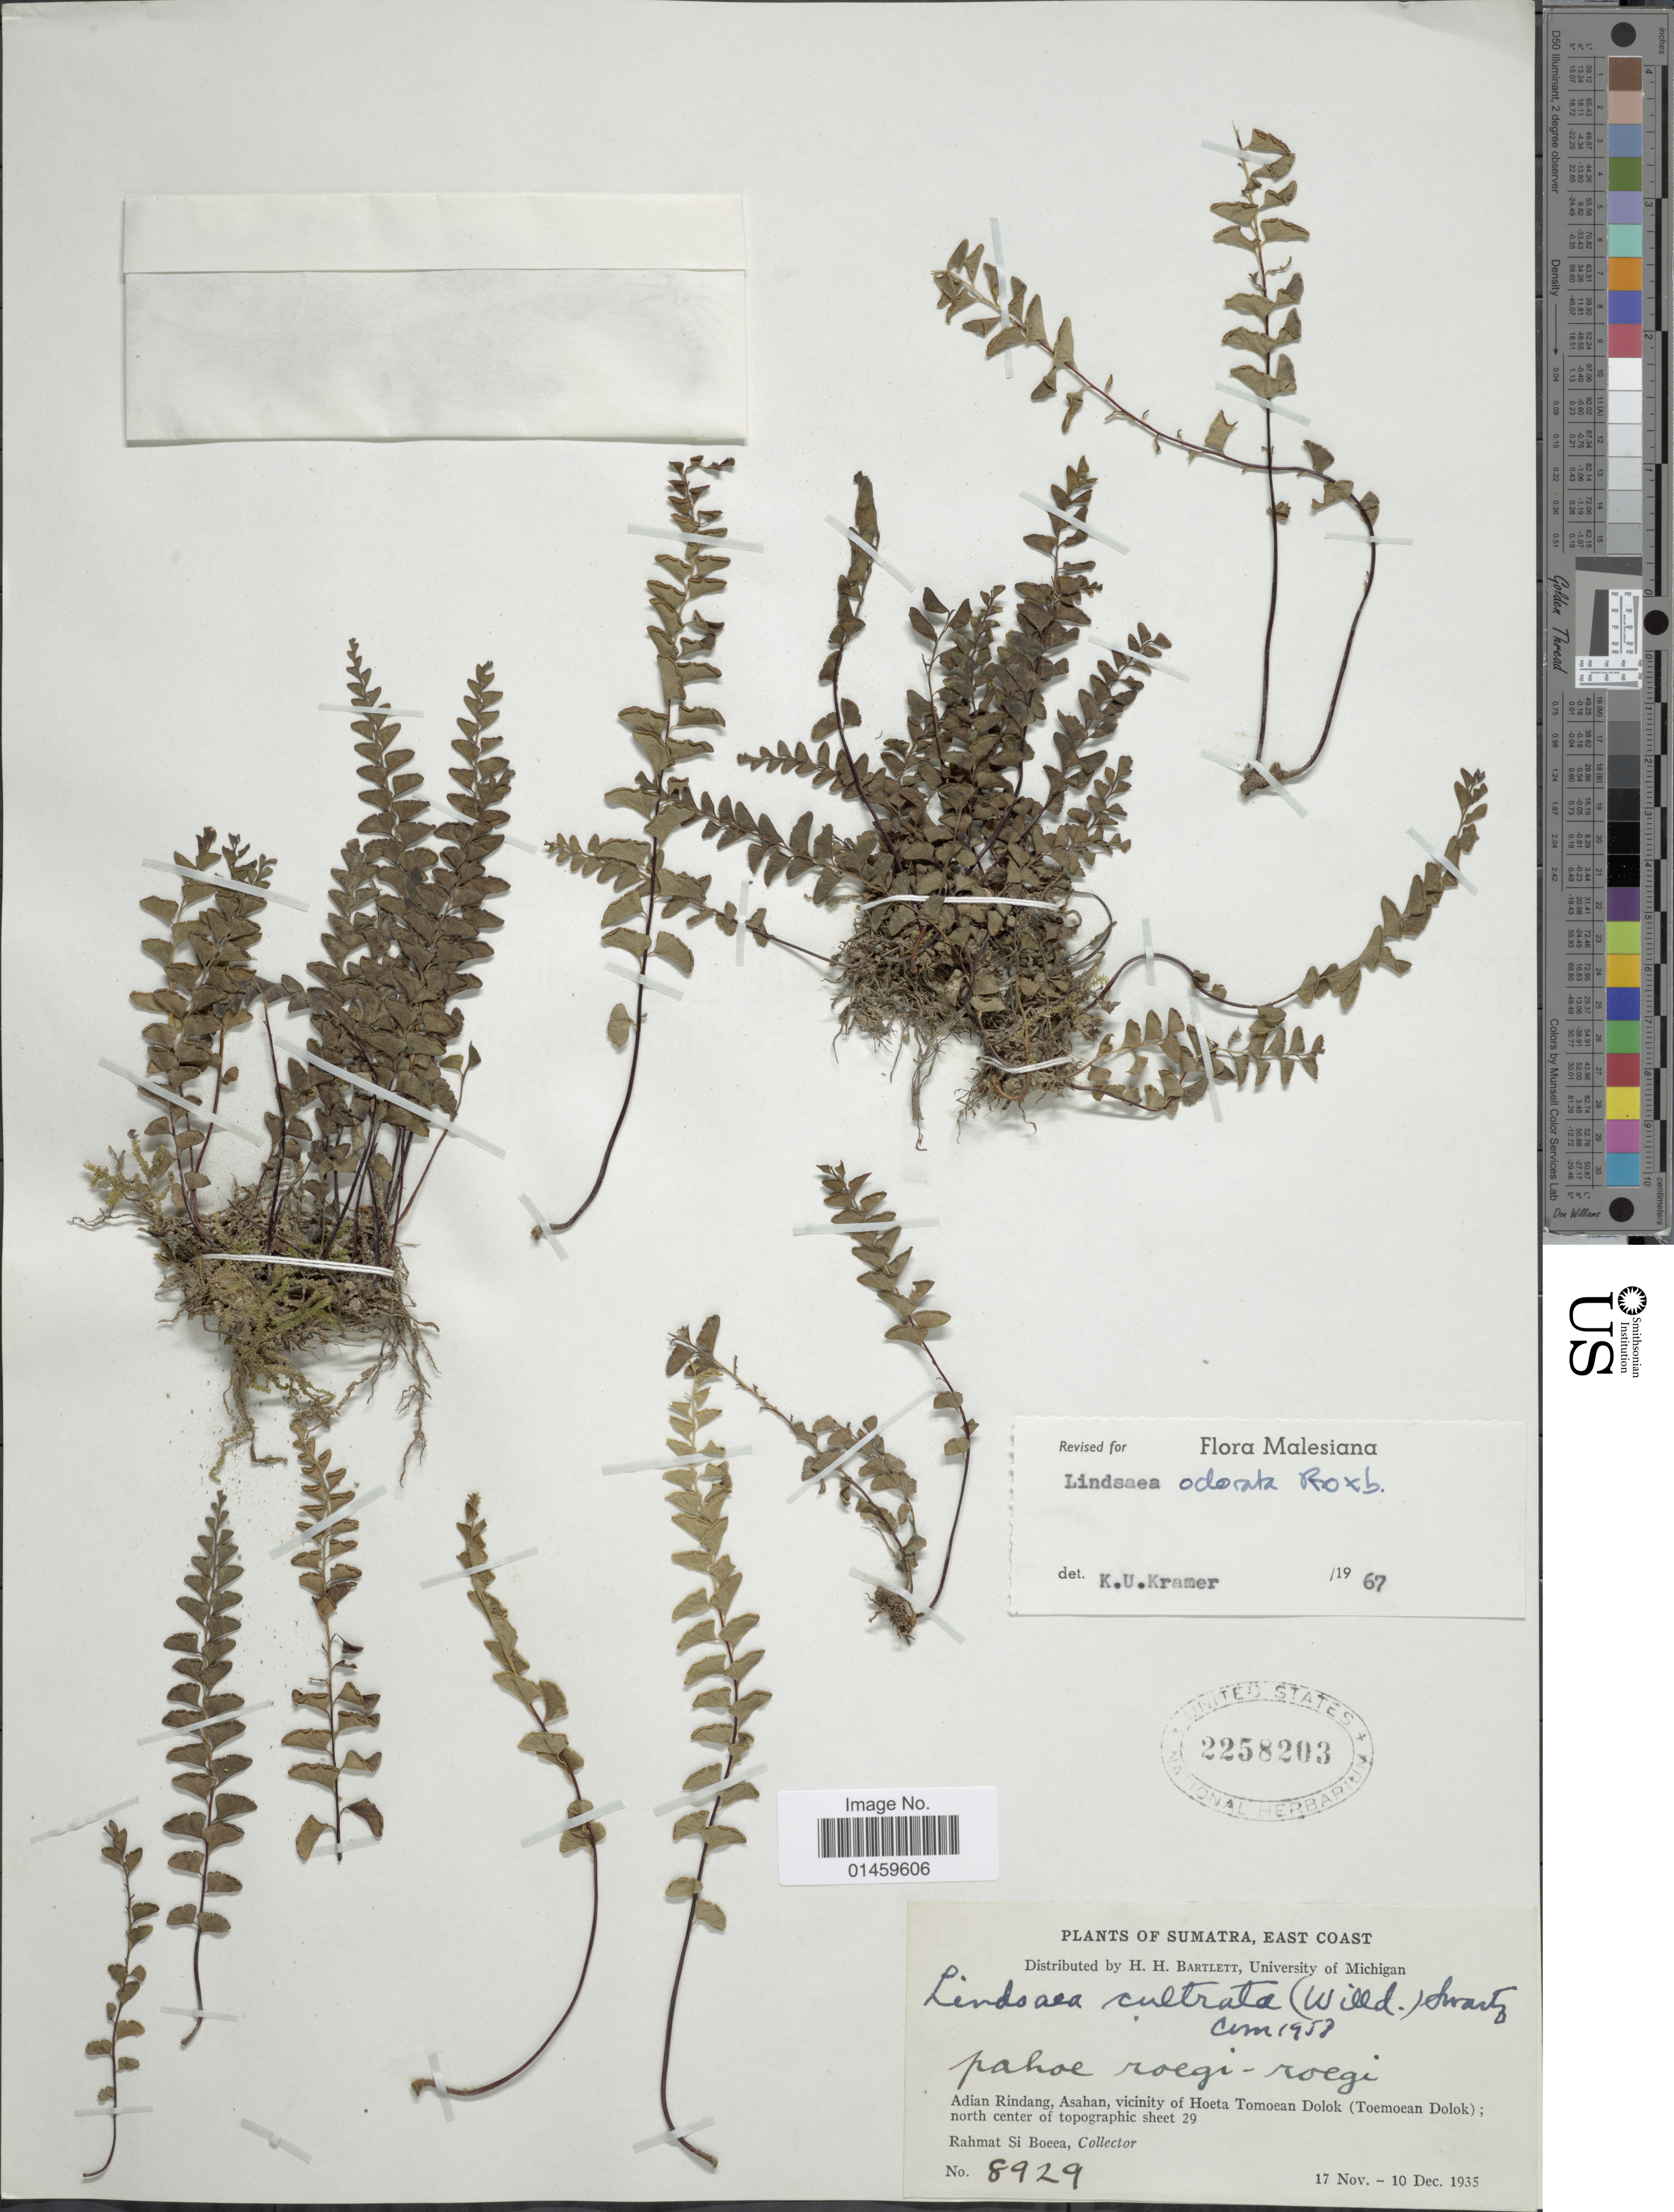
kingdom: Plantae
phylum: Tracheophyta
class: Polypodiopsida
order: Polypodiales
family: Lindsaeaceae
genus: Lindsaea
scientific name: Lindsaea odorata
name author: Roxb.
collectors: Rahmat Si Boeea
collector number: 8929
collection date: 1935-11-17/1935-12-10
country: Indonesia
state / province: Sumatra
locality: East Coast. Adian Rindang, Asahan, vicinity of Hoeta Tomoean Dolok (Toemoean Dolok); north center of topographic sheet 29. Sumatra.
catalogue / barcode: US 2258203